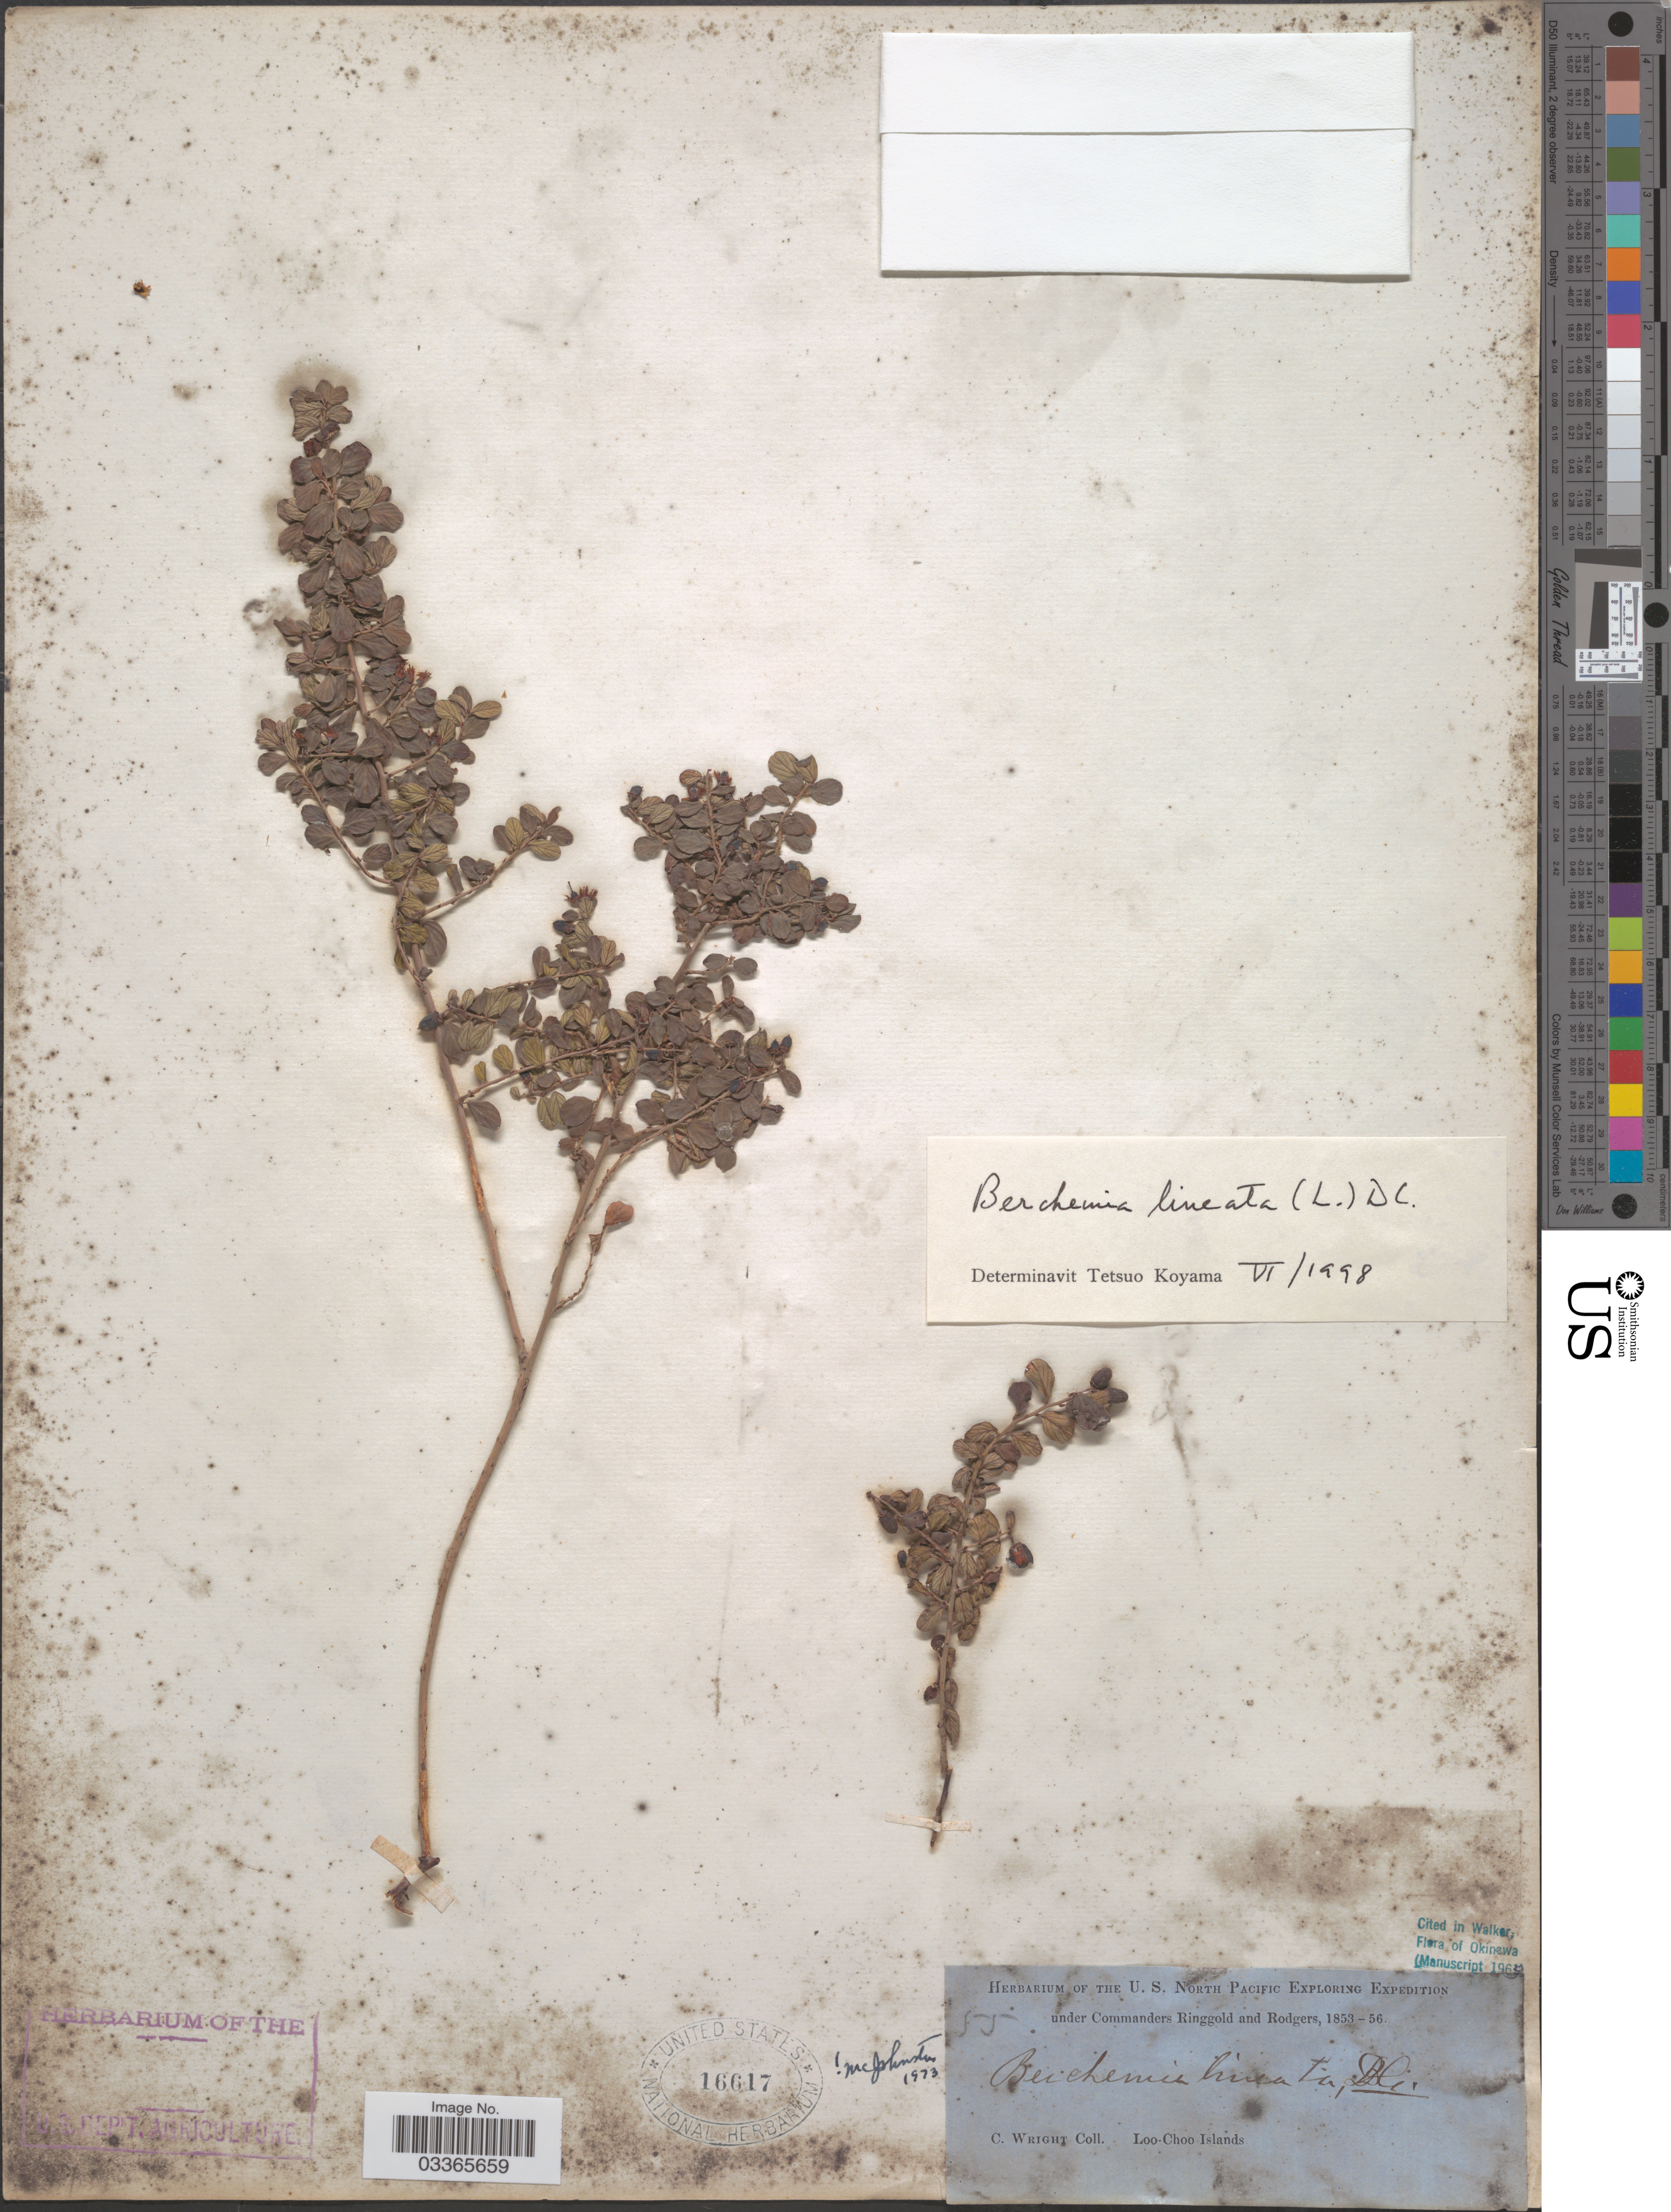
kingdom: Plantae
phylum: Tracheophyta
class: Magnoliopsida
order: Rosales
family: Rhamnaceae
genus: Berchemia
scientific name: Berchemia lineata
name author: (L.) DC.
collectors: C. Wright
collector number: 55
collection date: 1853/1856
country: Japan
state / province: Okinawa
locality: Loo-Choo Island.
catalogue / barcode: US 16617